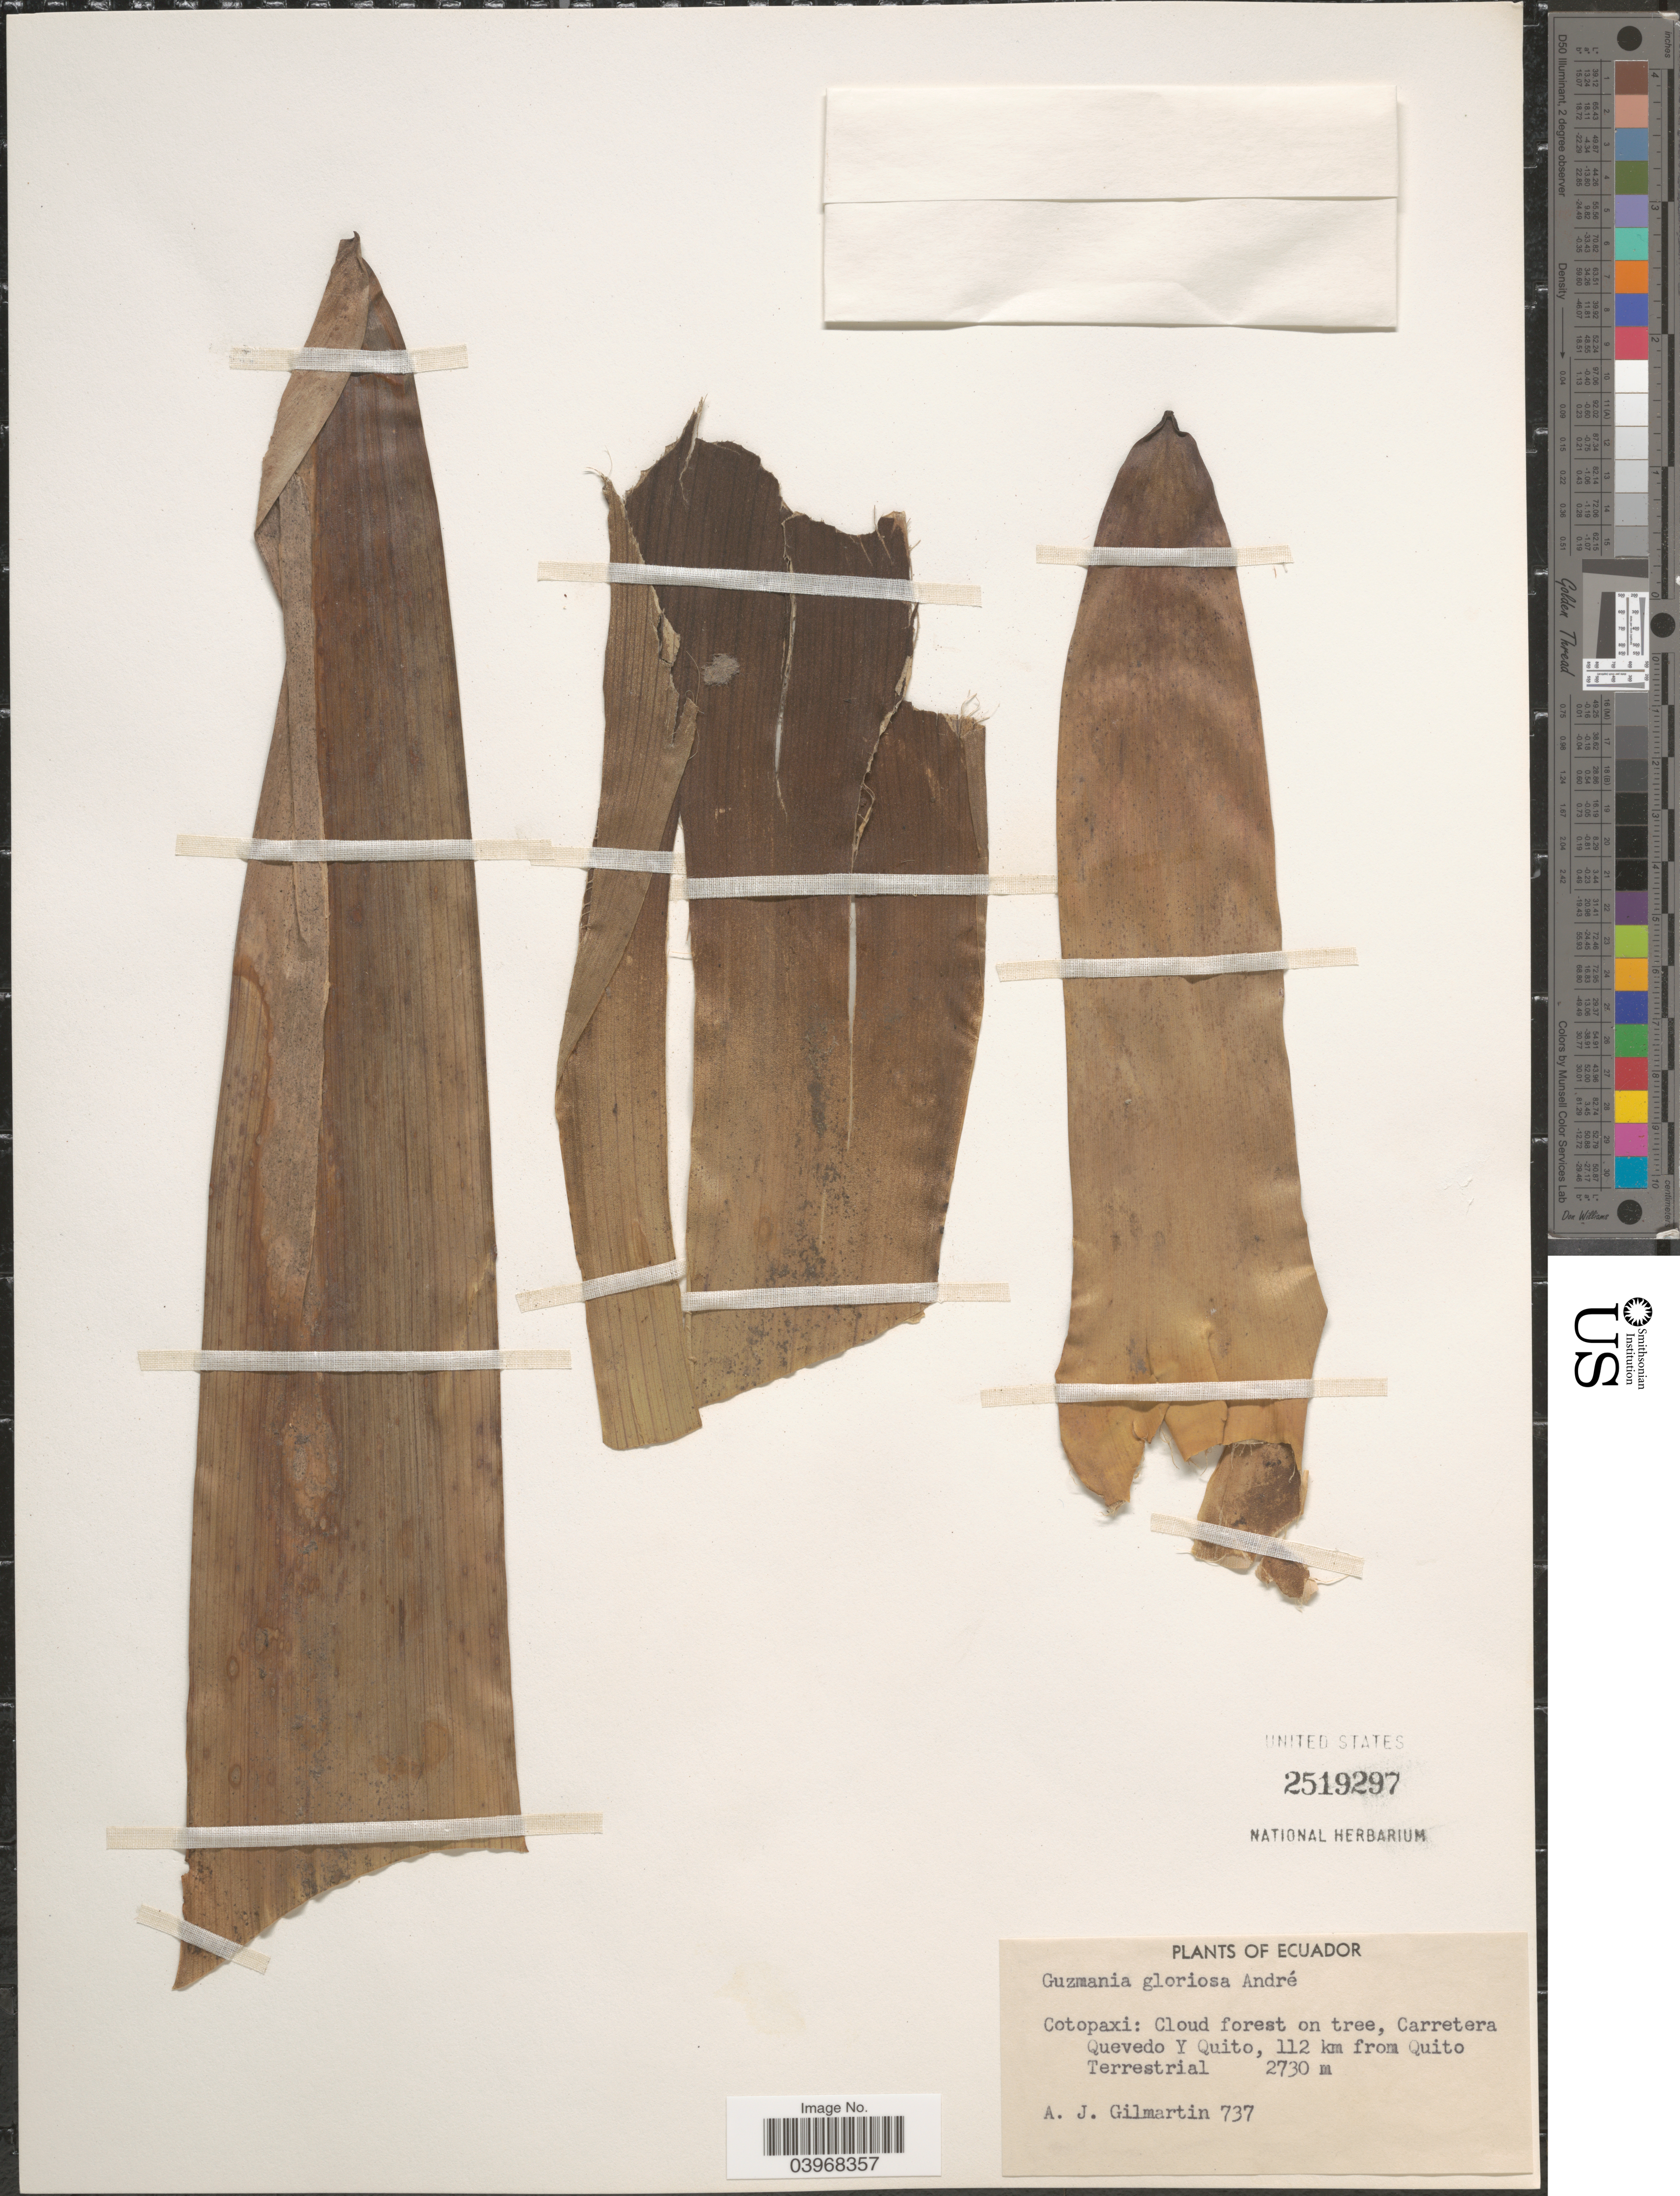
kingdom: Plantae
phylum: Tracheophyta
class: Liliopsida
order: Poales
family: Bromeliaceae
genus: Guzmania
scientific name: Guzmania gloriosa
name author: (André) André ex Mez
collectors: A. J. Gilmartin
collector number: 737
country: Ecuador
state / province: Cotopaxi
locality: Carretera Quevedo y Quito, 112 km from Quito.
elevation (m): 2730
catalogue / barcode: US 2519297